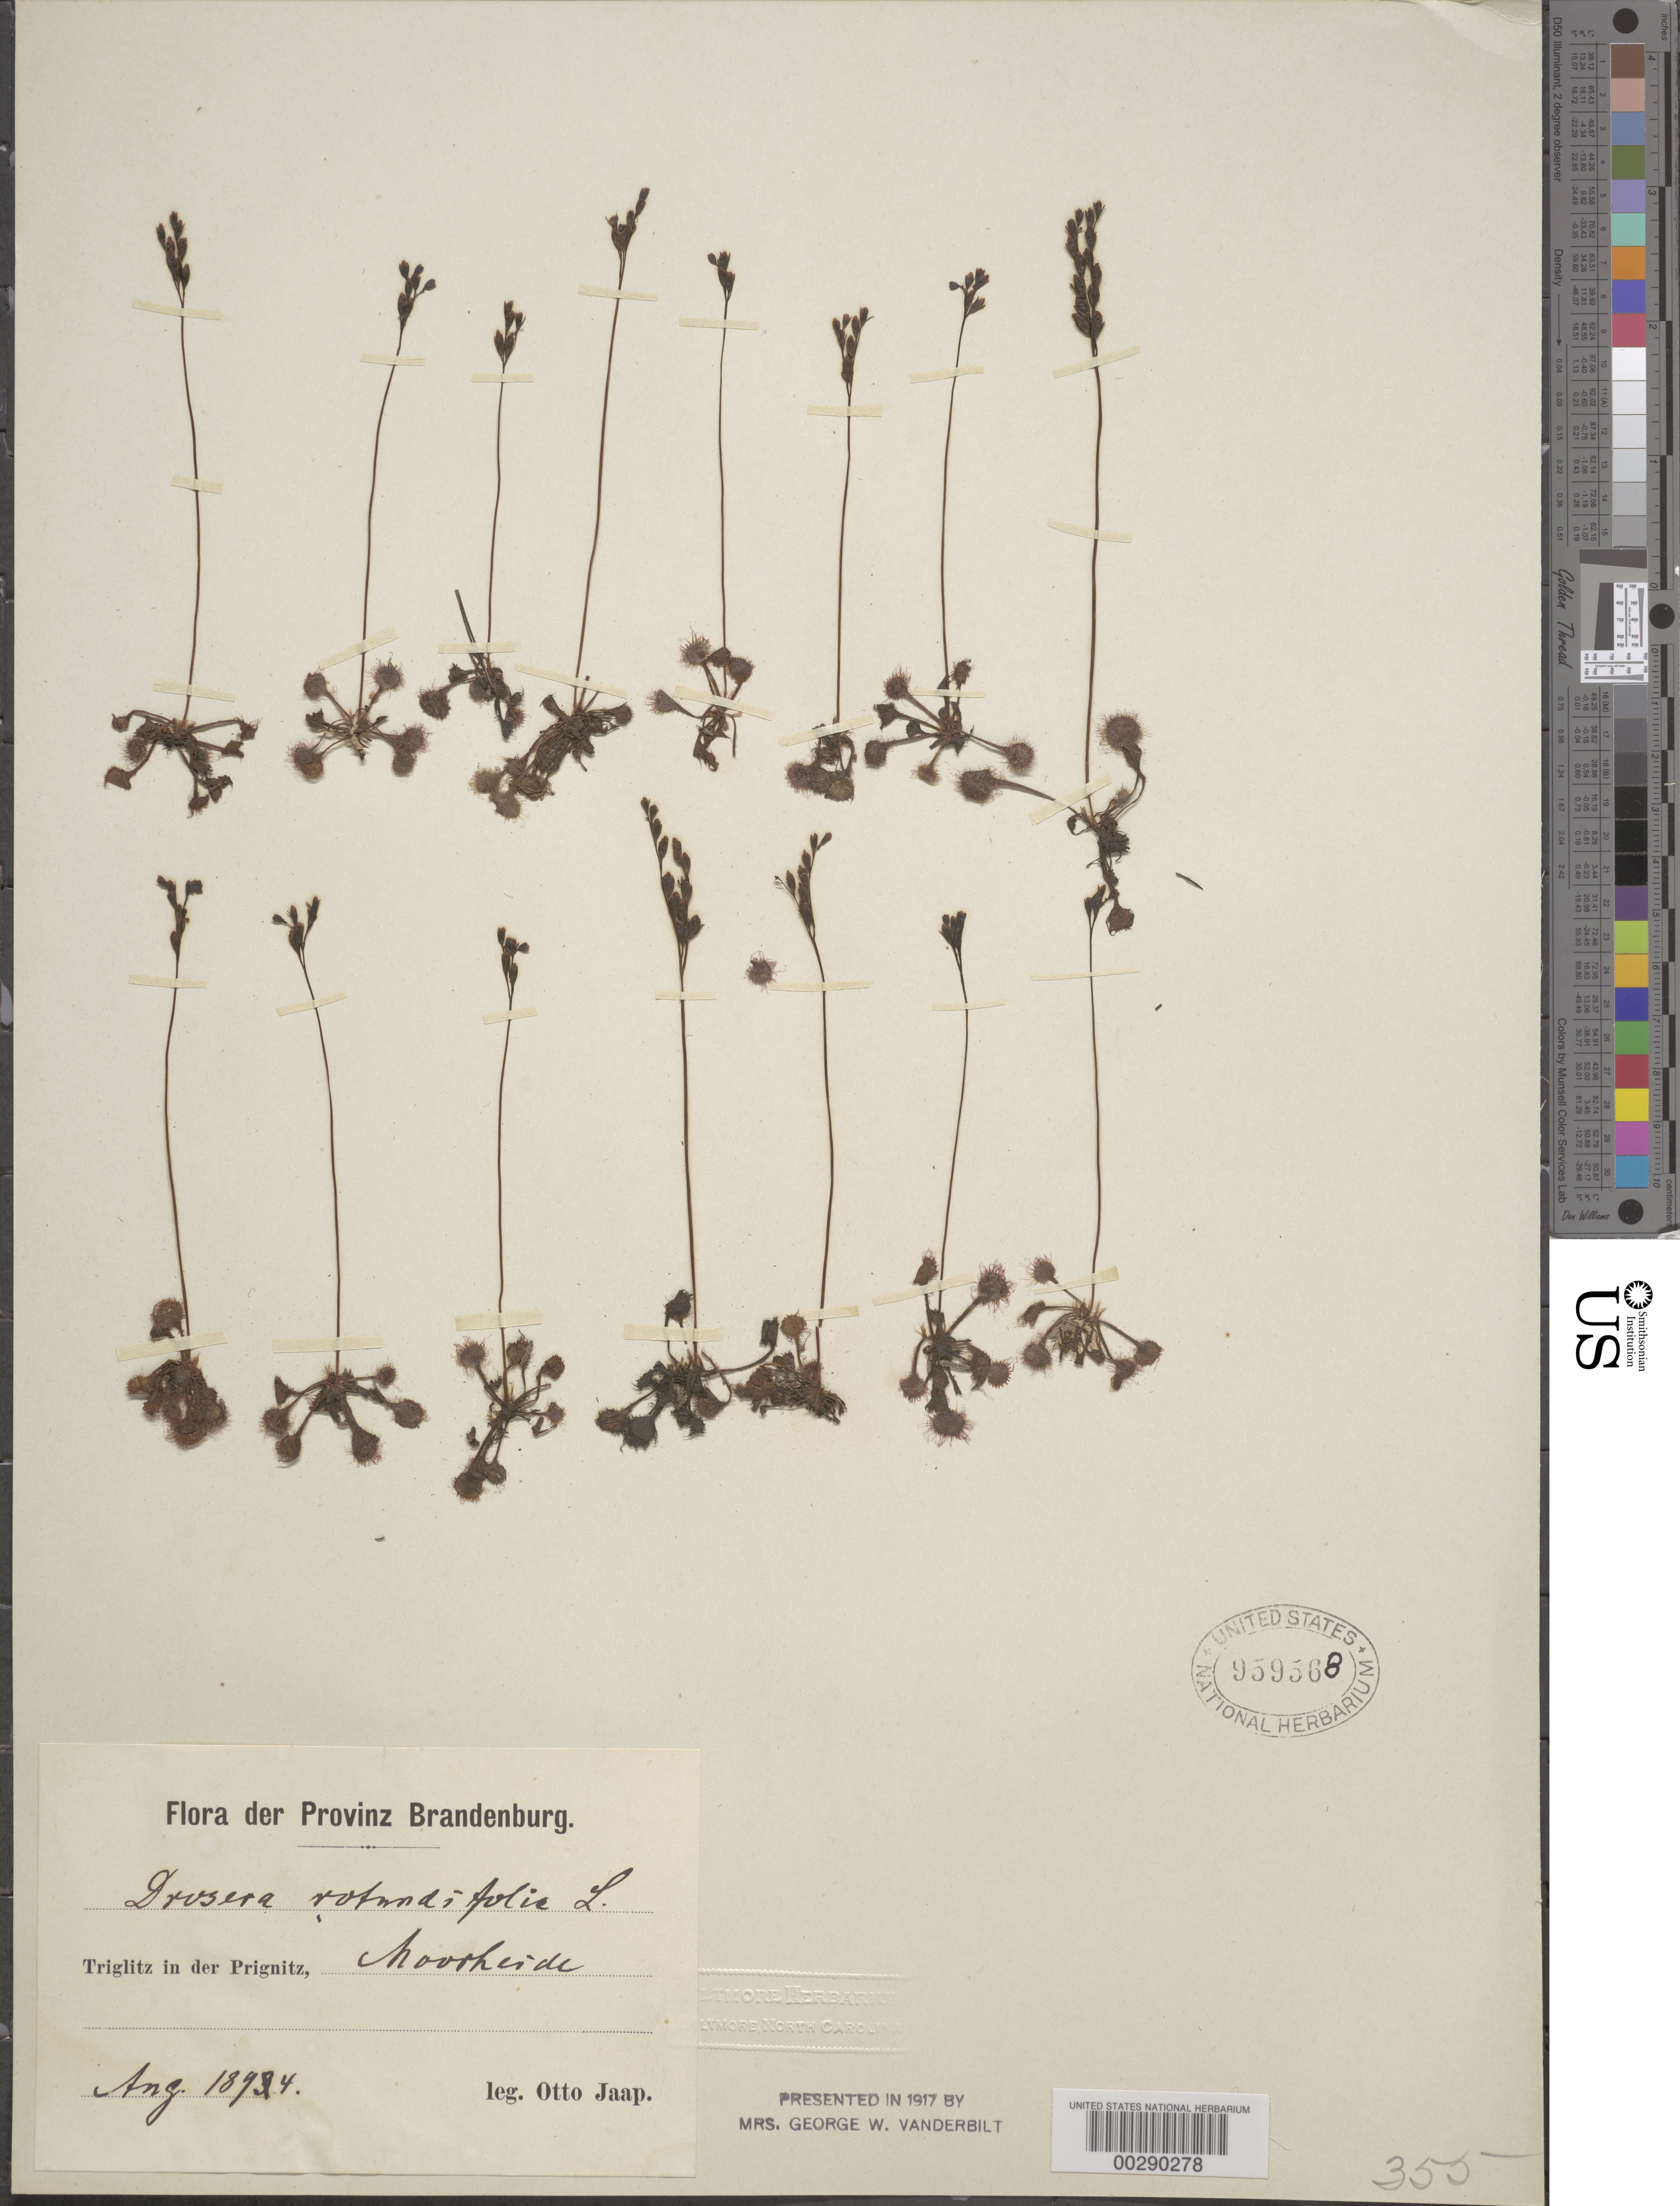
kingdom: Plantae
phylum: Tracheophyta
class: Magnoliopsida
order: Caryophyllales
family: Droseraceae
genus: Drosera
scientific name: Drosera rotundifolia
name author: L.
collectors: O. Jaap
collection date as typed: Aug 1894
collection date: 1894-08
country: Germany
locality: Brandenburg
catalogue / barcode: US 959568